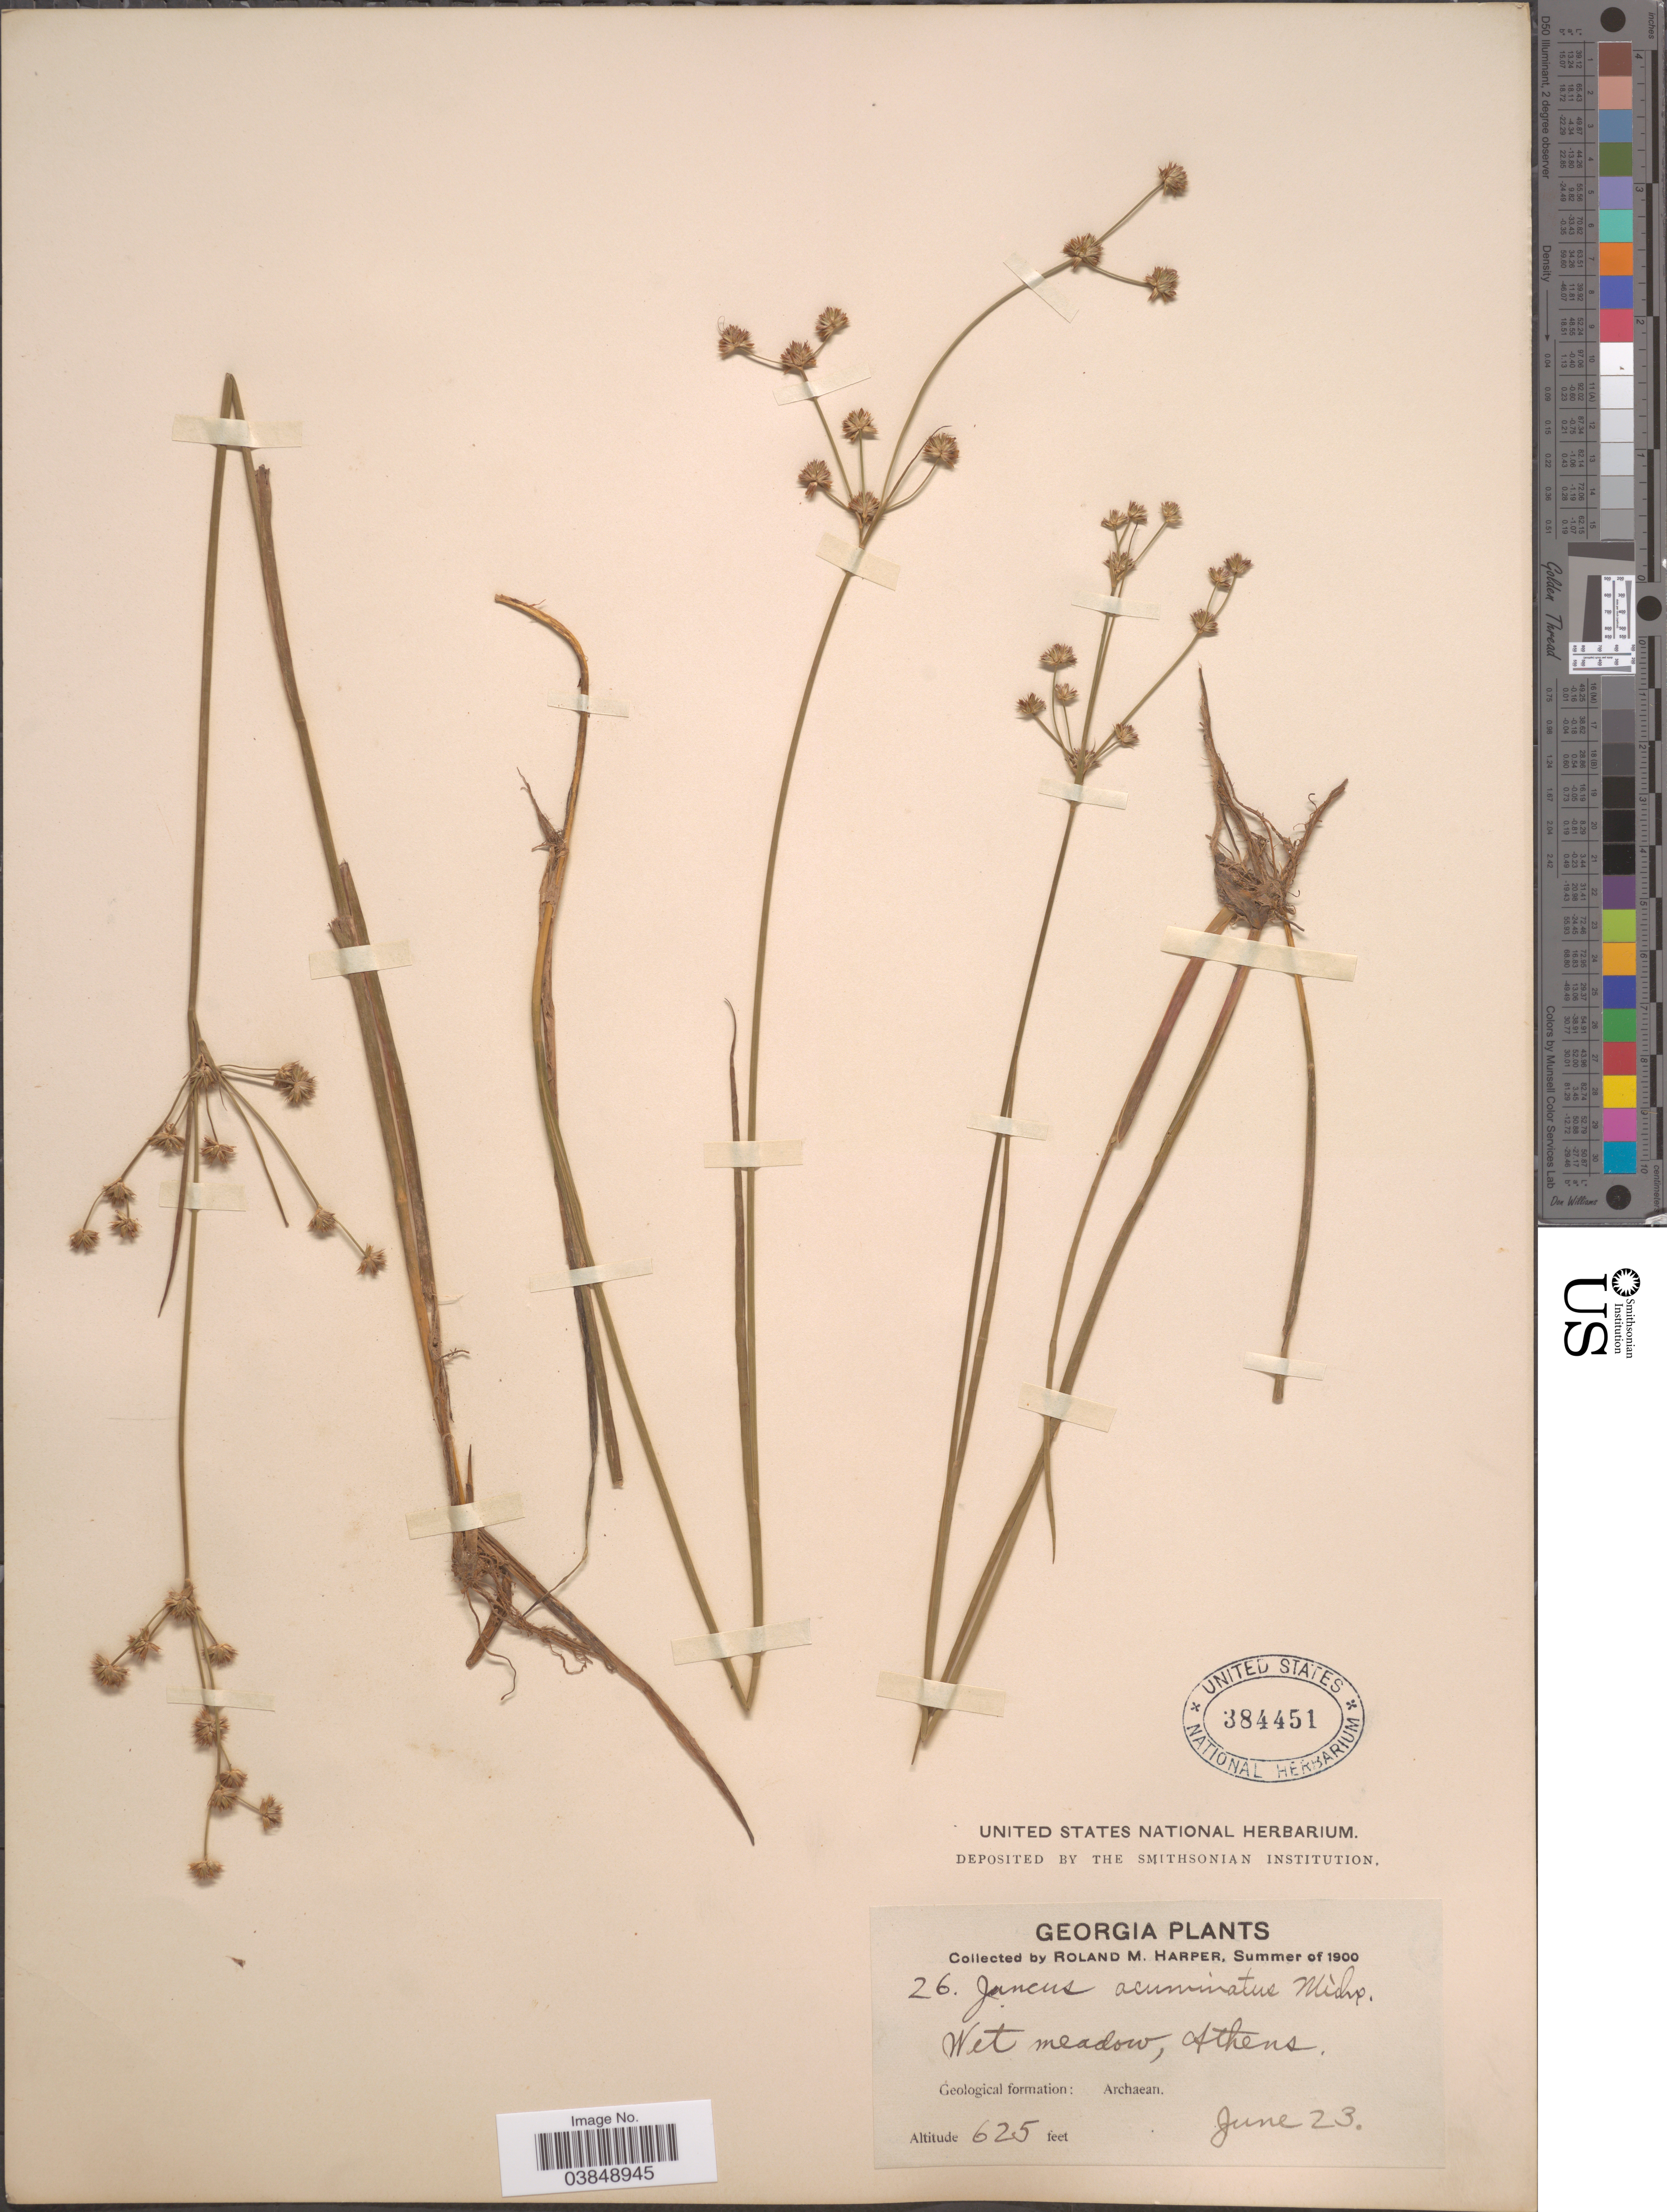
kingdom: Plantae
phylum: Tracheophyta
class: Liliopsida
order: Poales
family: Juncaceae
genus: Juncus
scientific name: Juncus acuminatus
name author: Michx.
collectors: R. M. Harper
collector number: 26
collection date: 1900-06-23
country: United States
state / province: Georgia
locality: Athens. Geological formation: Archaean.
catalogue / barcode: US 384451